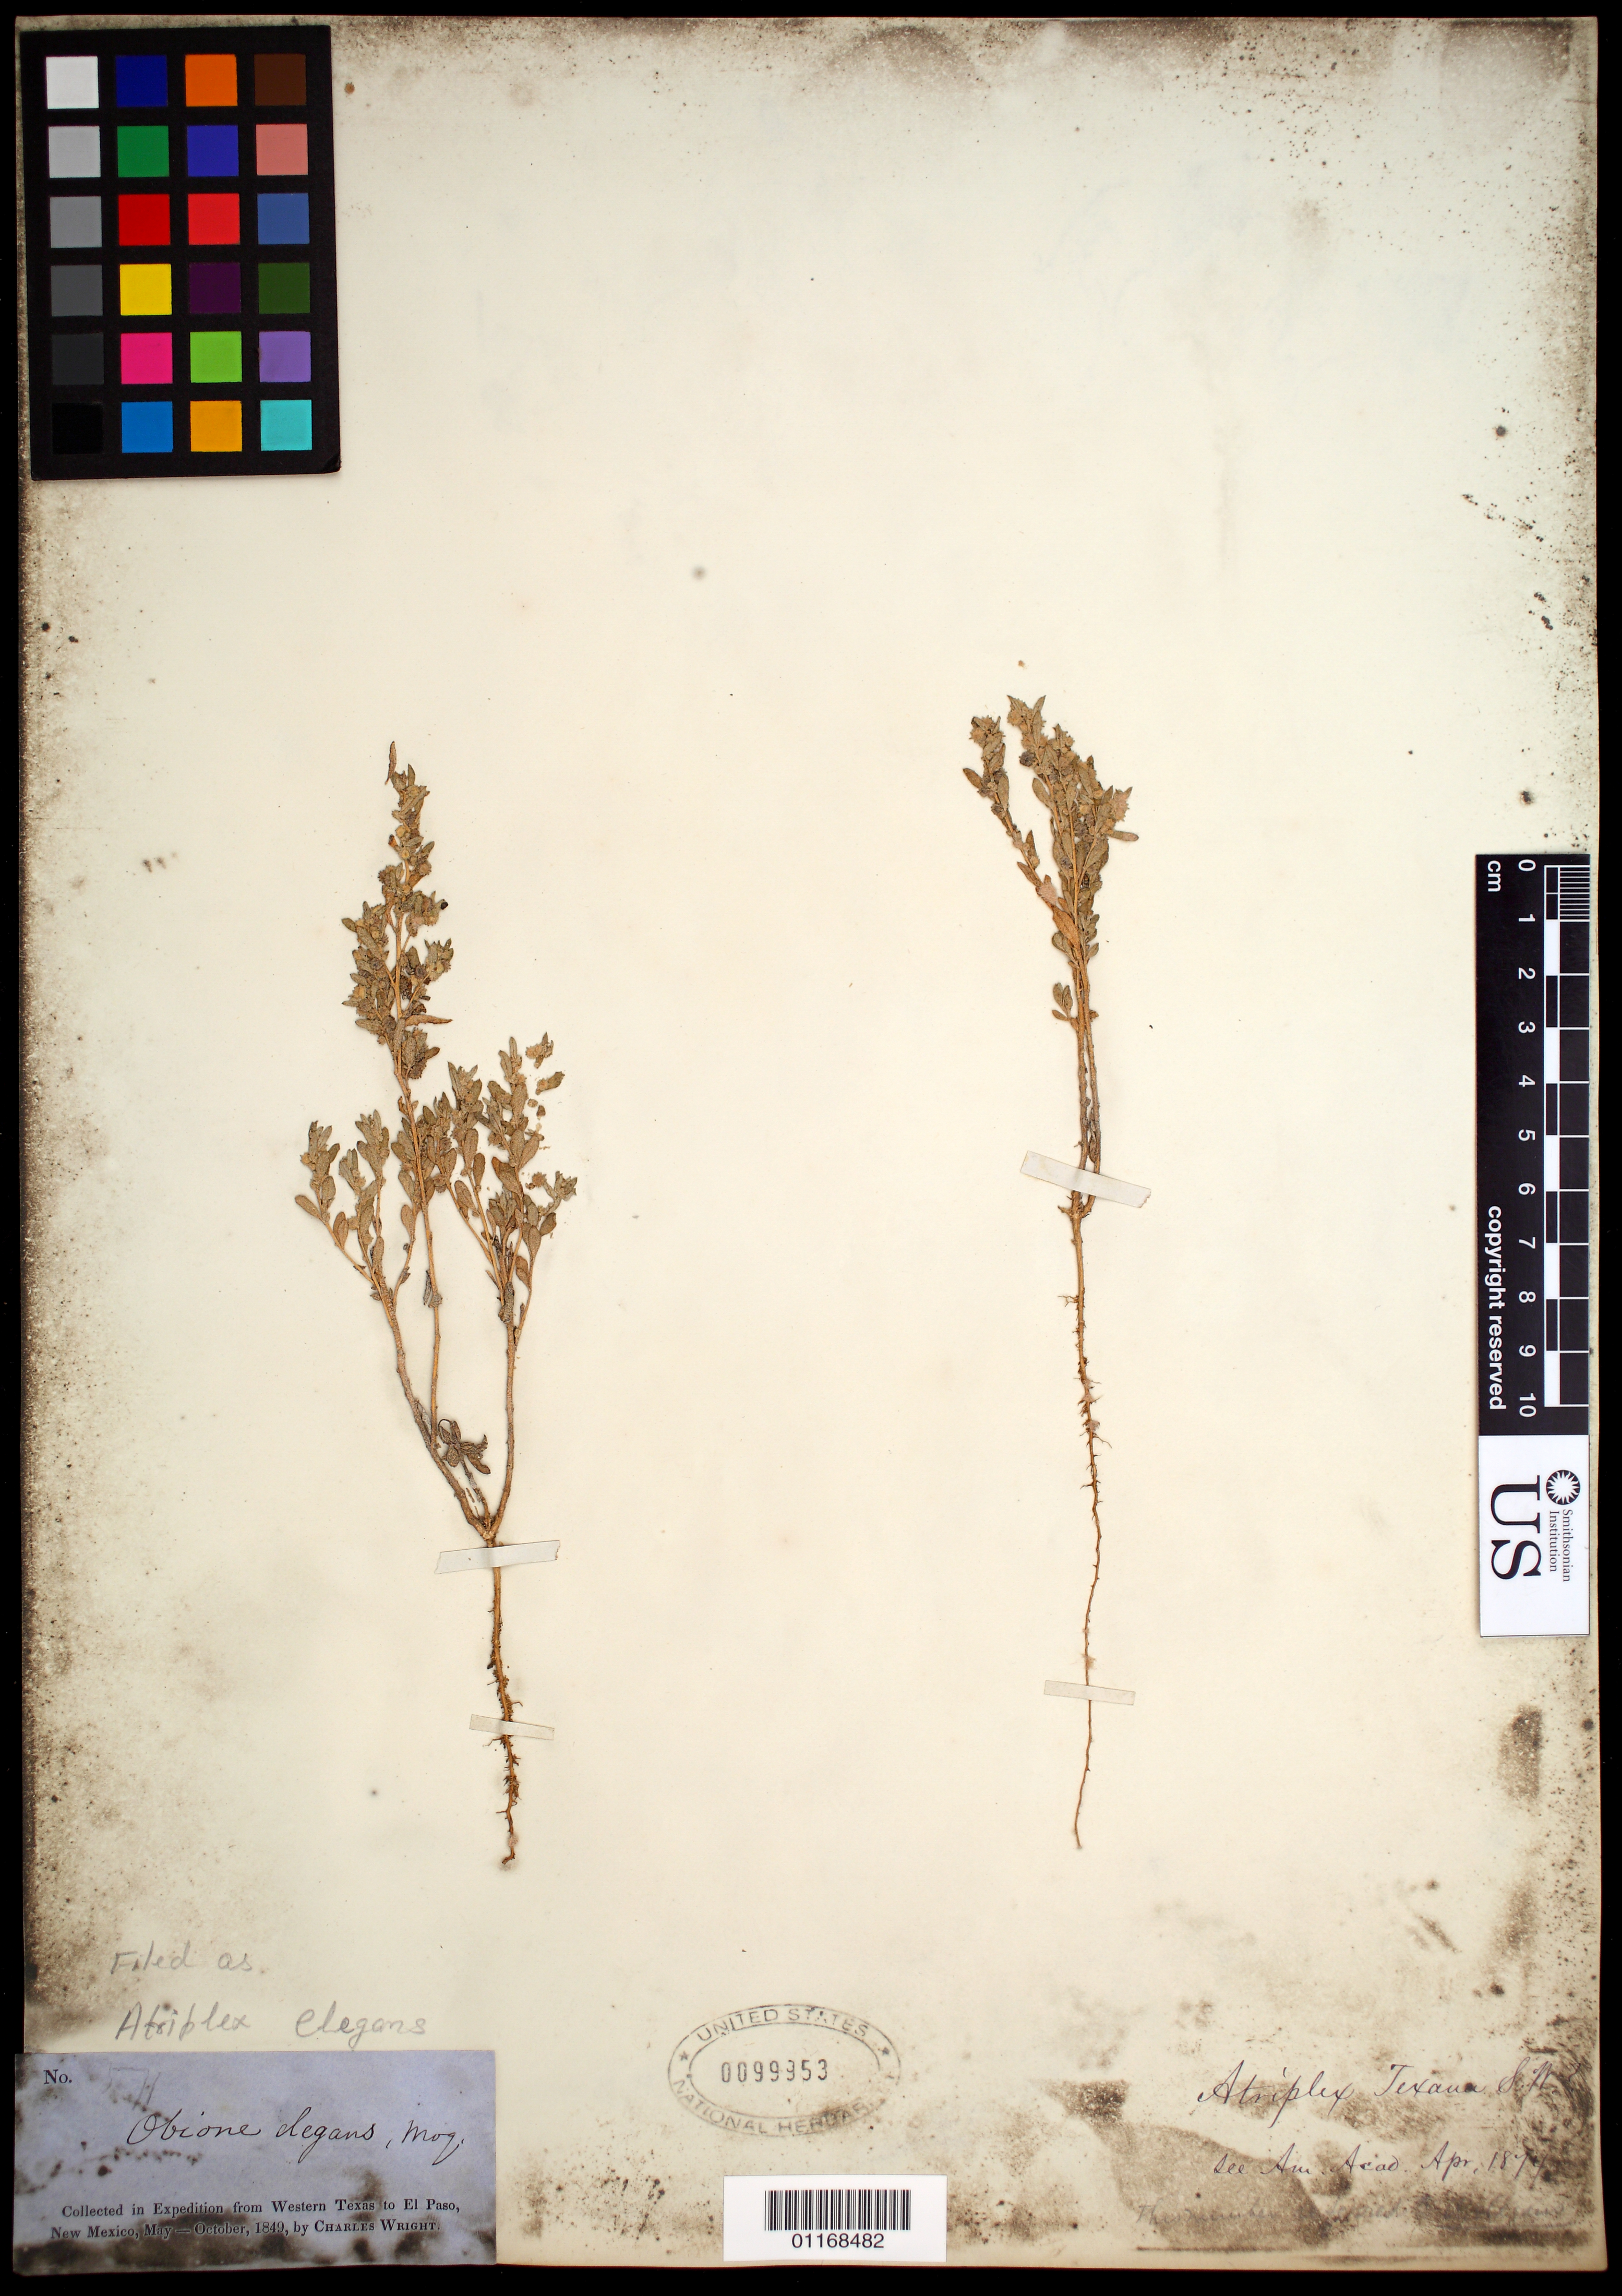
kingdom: Plantae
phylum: Tracheophyta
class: Magnoliopsida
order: Caryophyllales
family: Amaranthaceae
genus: Atriplex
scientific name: Atriplex elegans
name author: (Moq.) D. Dietr.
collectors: C. Wright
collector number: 571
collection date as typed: May 1849 to -- Oct 1849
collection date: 1849-05/1849-10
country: United States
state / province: New Mexico / Texas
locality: From Western Texas to El Paso, New Mexico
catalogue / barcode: US 99953